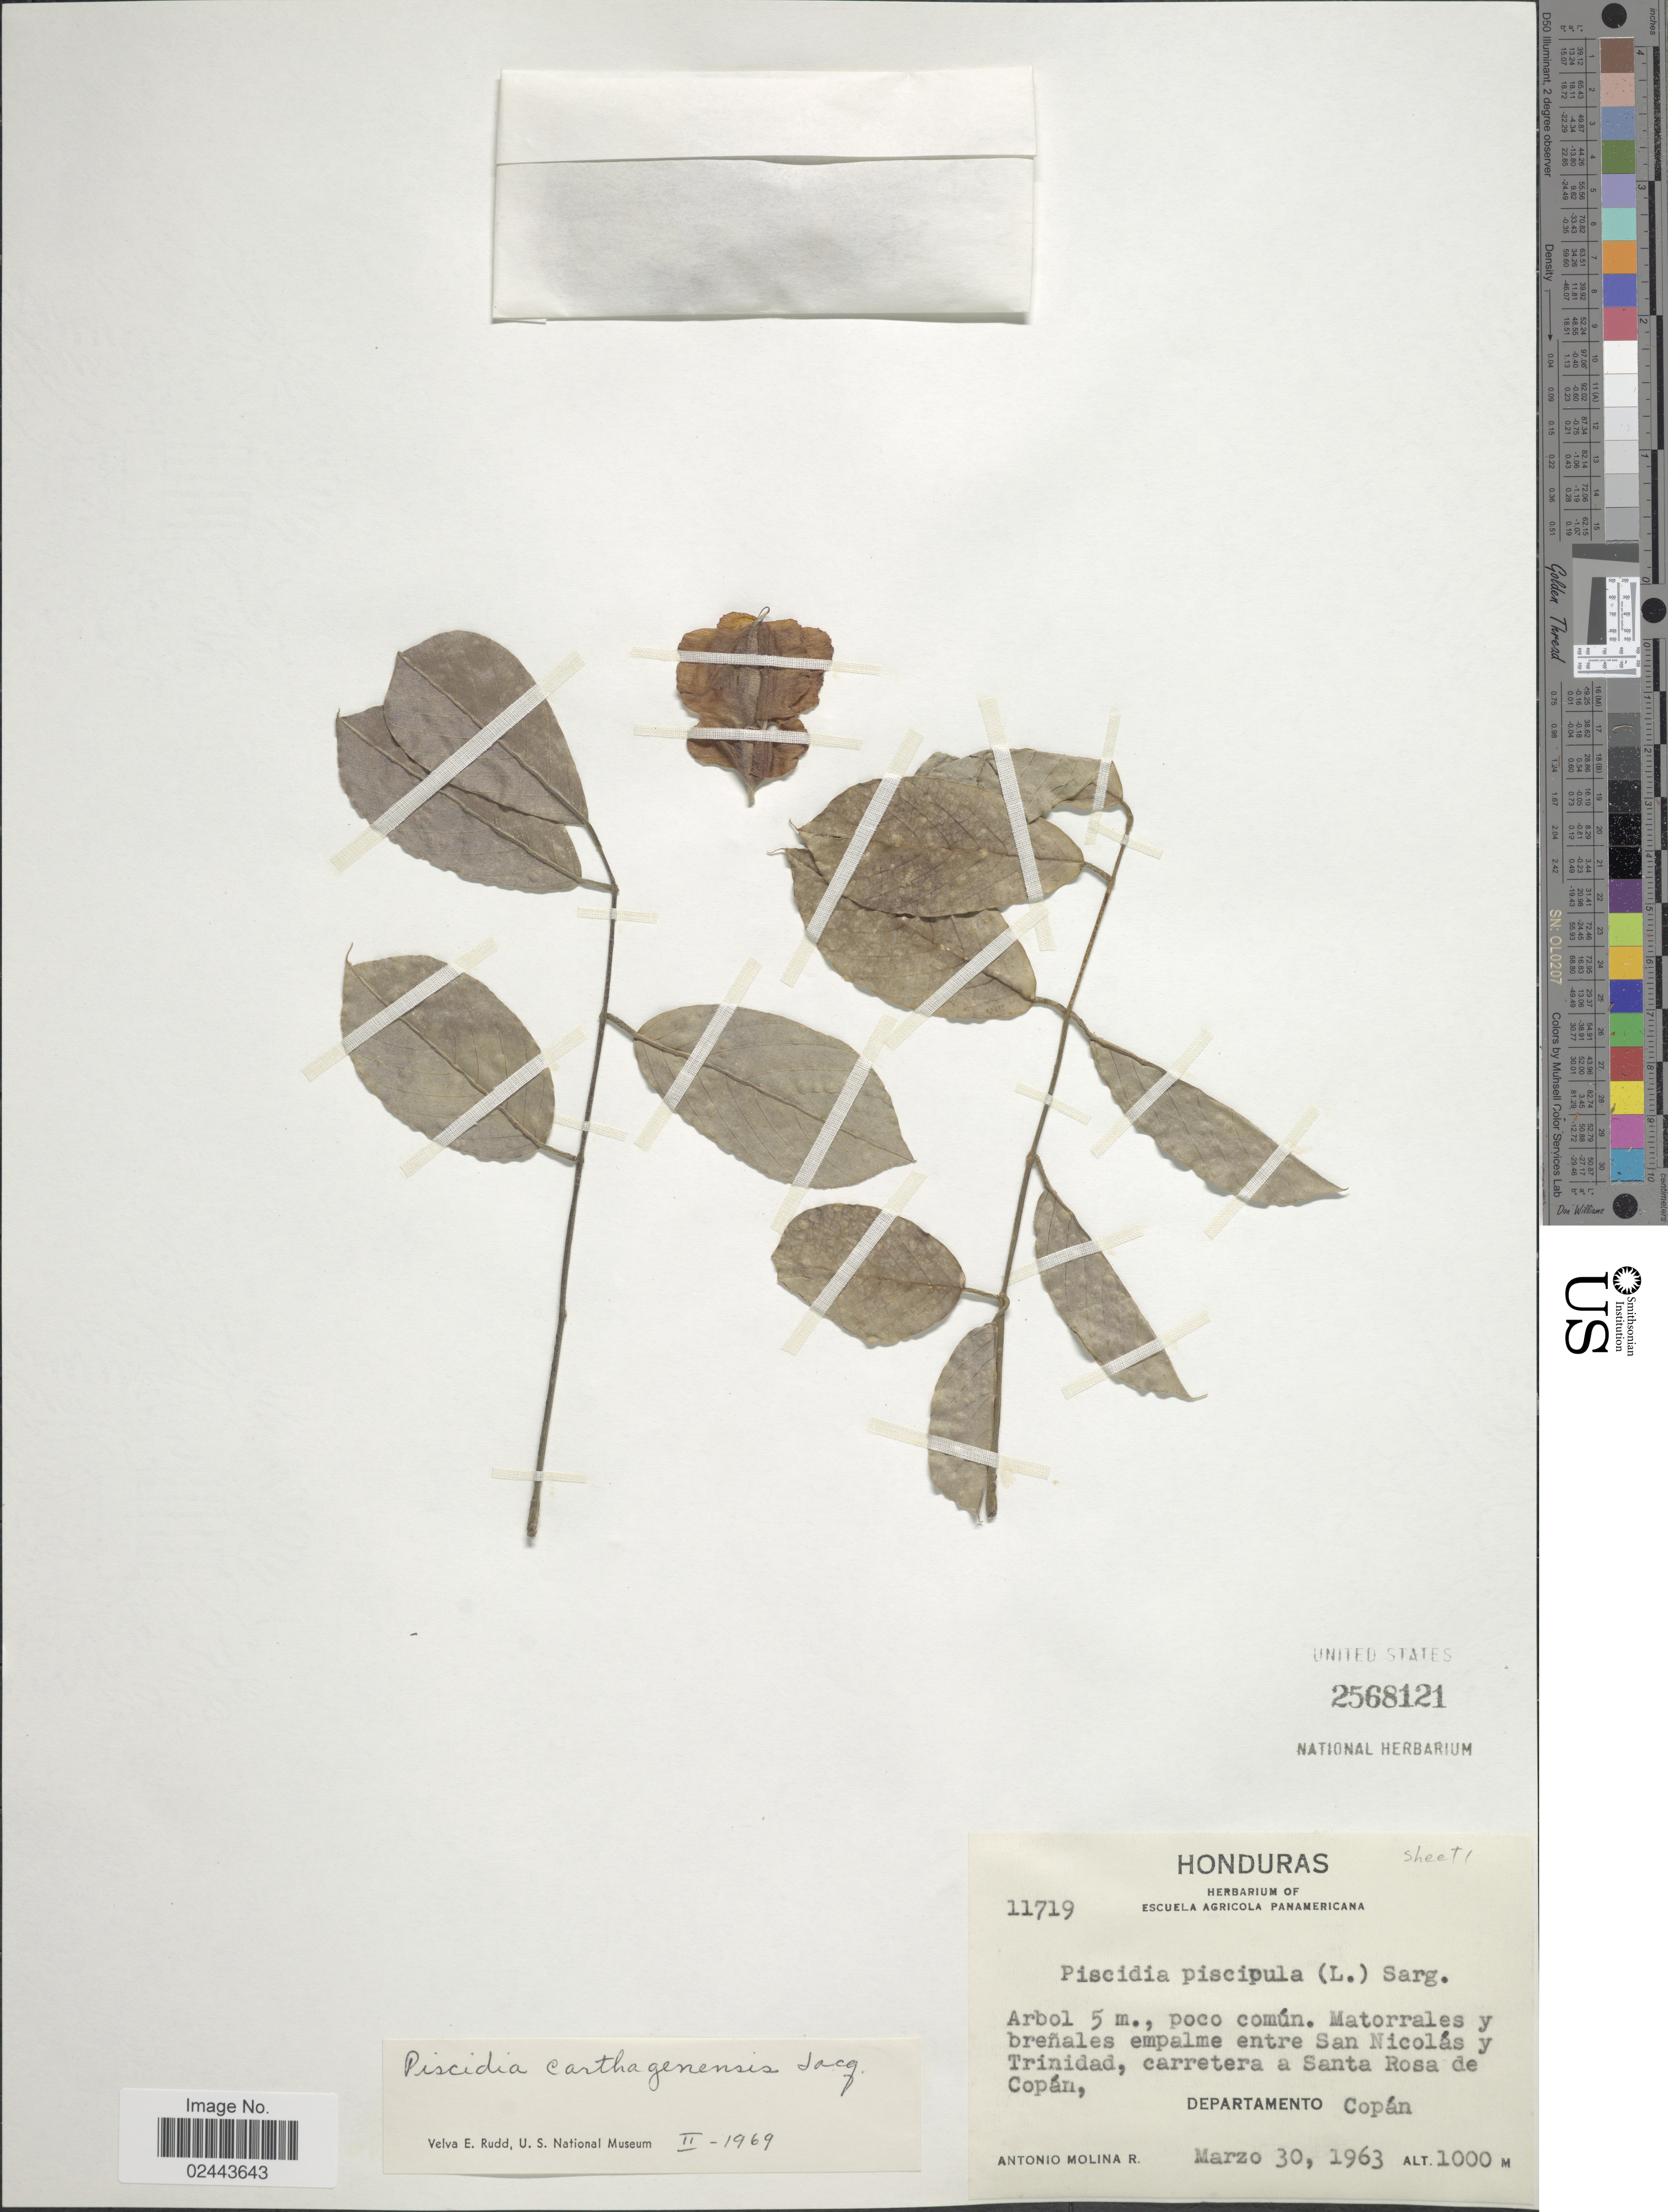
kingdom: Plantae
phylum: Tracheophyta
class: Magnoliopsida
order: Fabales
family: Fabaceae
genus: Piscidia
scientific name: Piscidia carthagenensis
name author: Jacq.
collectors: A. Molina R.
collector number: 11719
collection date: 1963-03-30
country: Honduras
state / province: Copán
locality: Matorrales y brenales empalme entre San Nicolas y Trinidad, carretera a Santa Rosa de Copan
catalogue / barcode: US 2568121